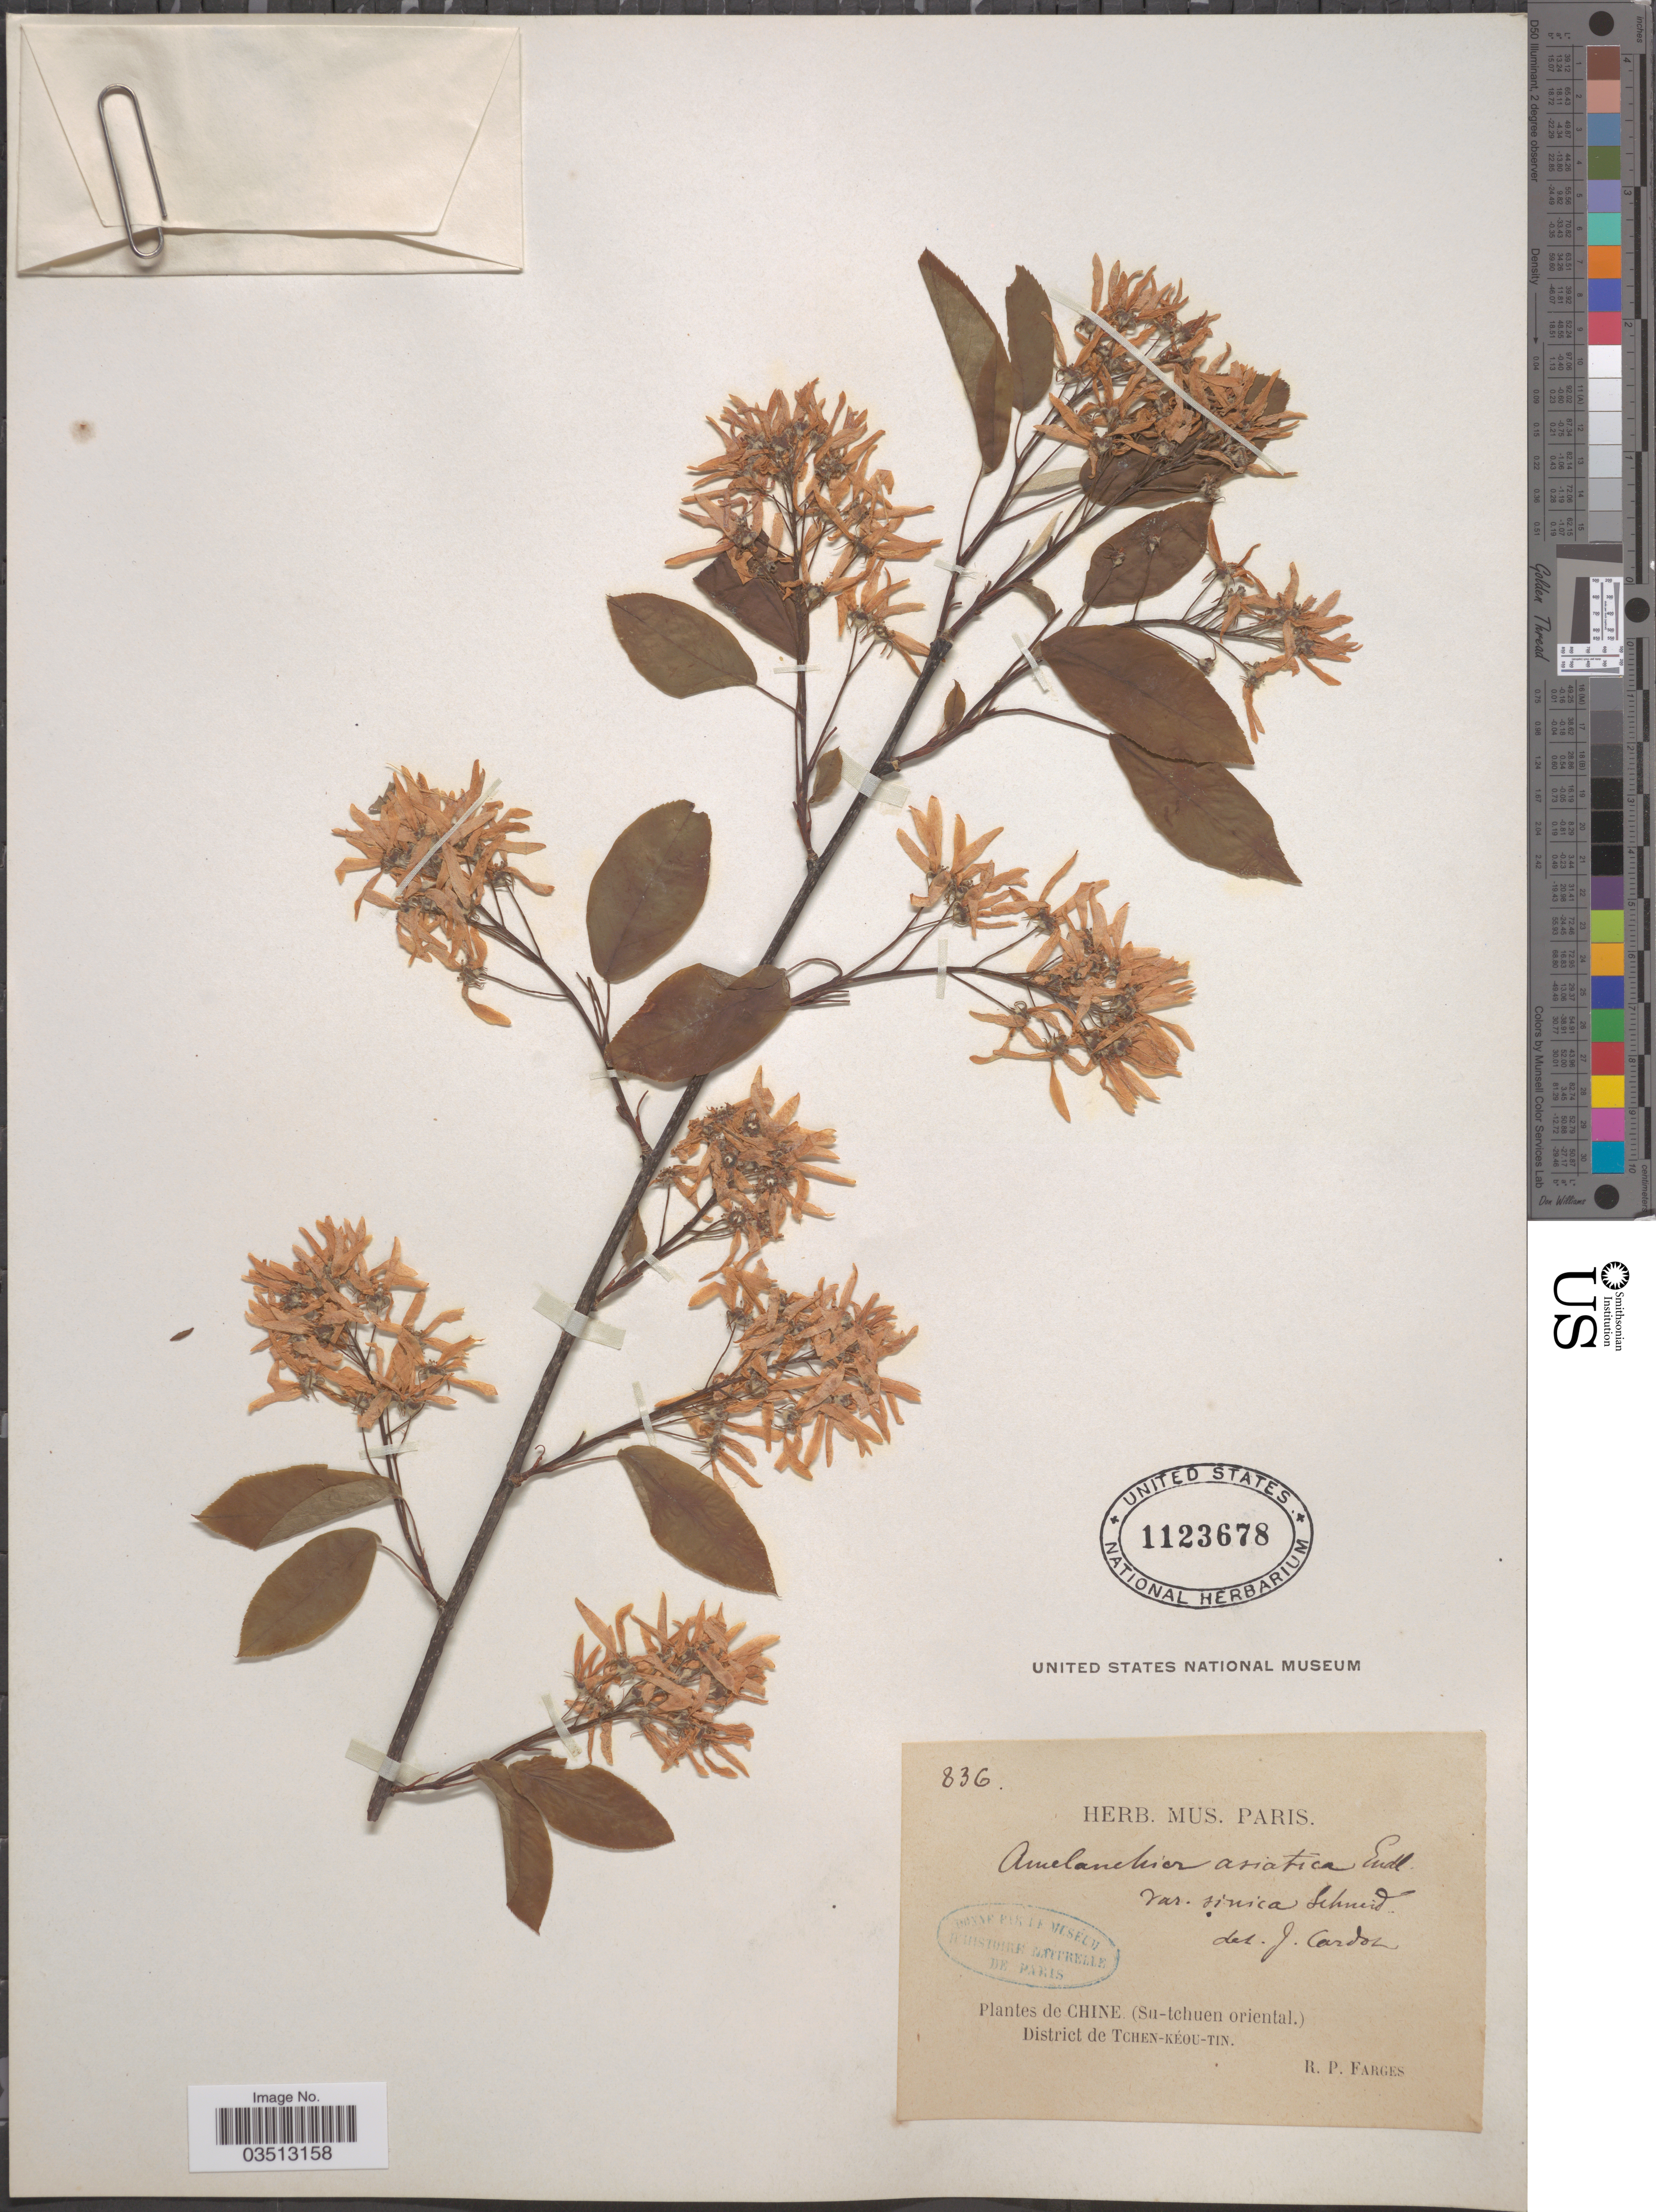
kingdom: Plantae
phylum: Tracheophyta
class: Magnoliopsida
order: Rosales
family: Rosaceae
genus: Amelanchier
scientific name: Amelanchier asiatica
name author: (Siebold & Zucc.) Endl. ex Walp.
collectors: R. Farges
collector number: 836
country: China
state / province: Sichuan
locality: (Su-tchuen oriental.). District de Tchen-Kéou-Tin.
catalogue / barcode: US 1123678